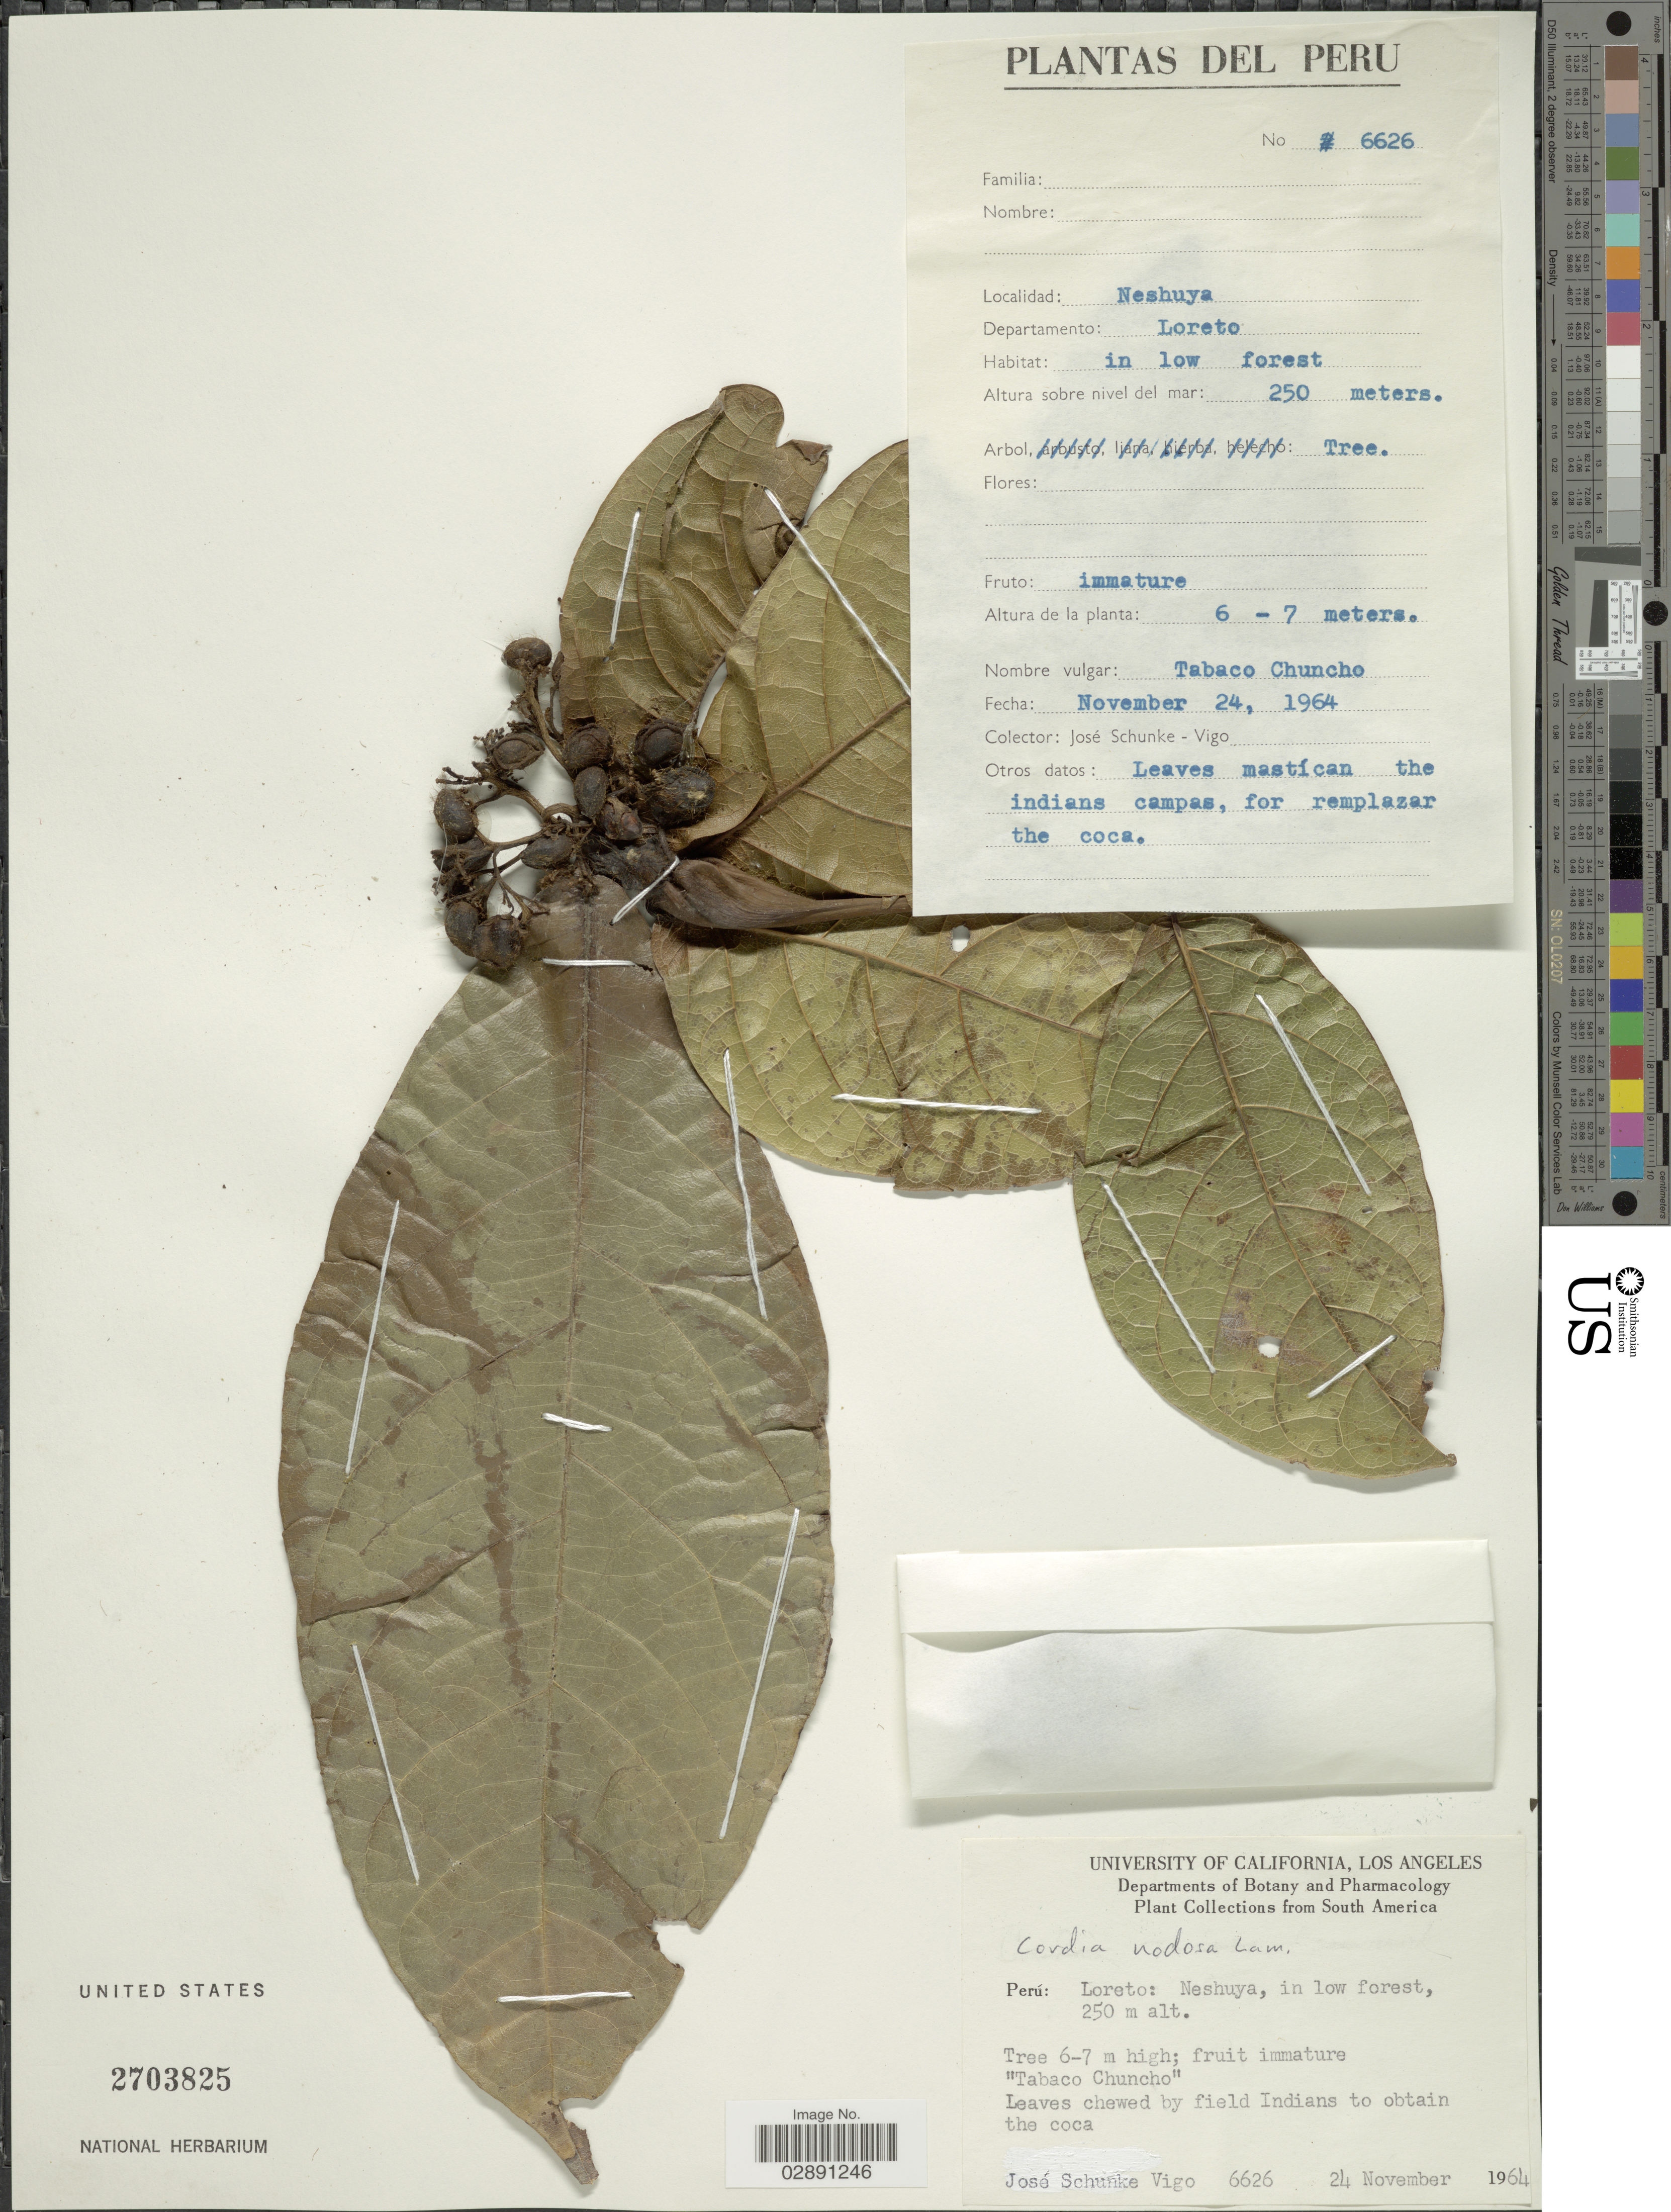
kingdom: Plantae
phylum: Tracheophyta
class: Magnoliopsida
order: Boraginales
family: Cordiaceae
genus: Cordia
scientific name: Cordia nodosa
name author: Lam.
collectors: J. Schunke Vigo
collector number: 6626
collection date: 1964-11-24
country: Peru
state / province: Loreto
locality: Neshuya, in low forest. Departamento: Loreto.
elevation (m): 250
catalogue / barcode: US 2703825